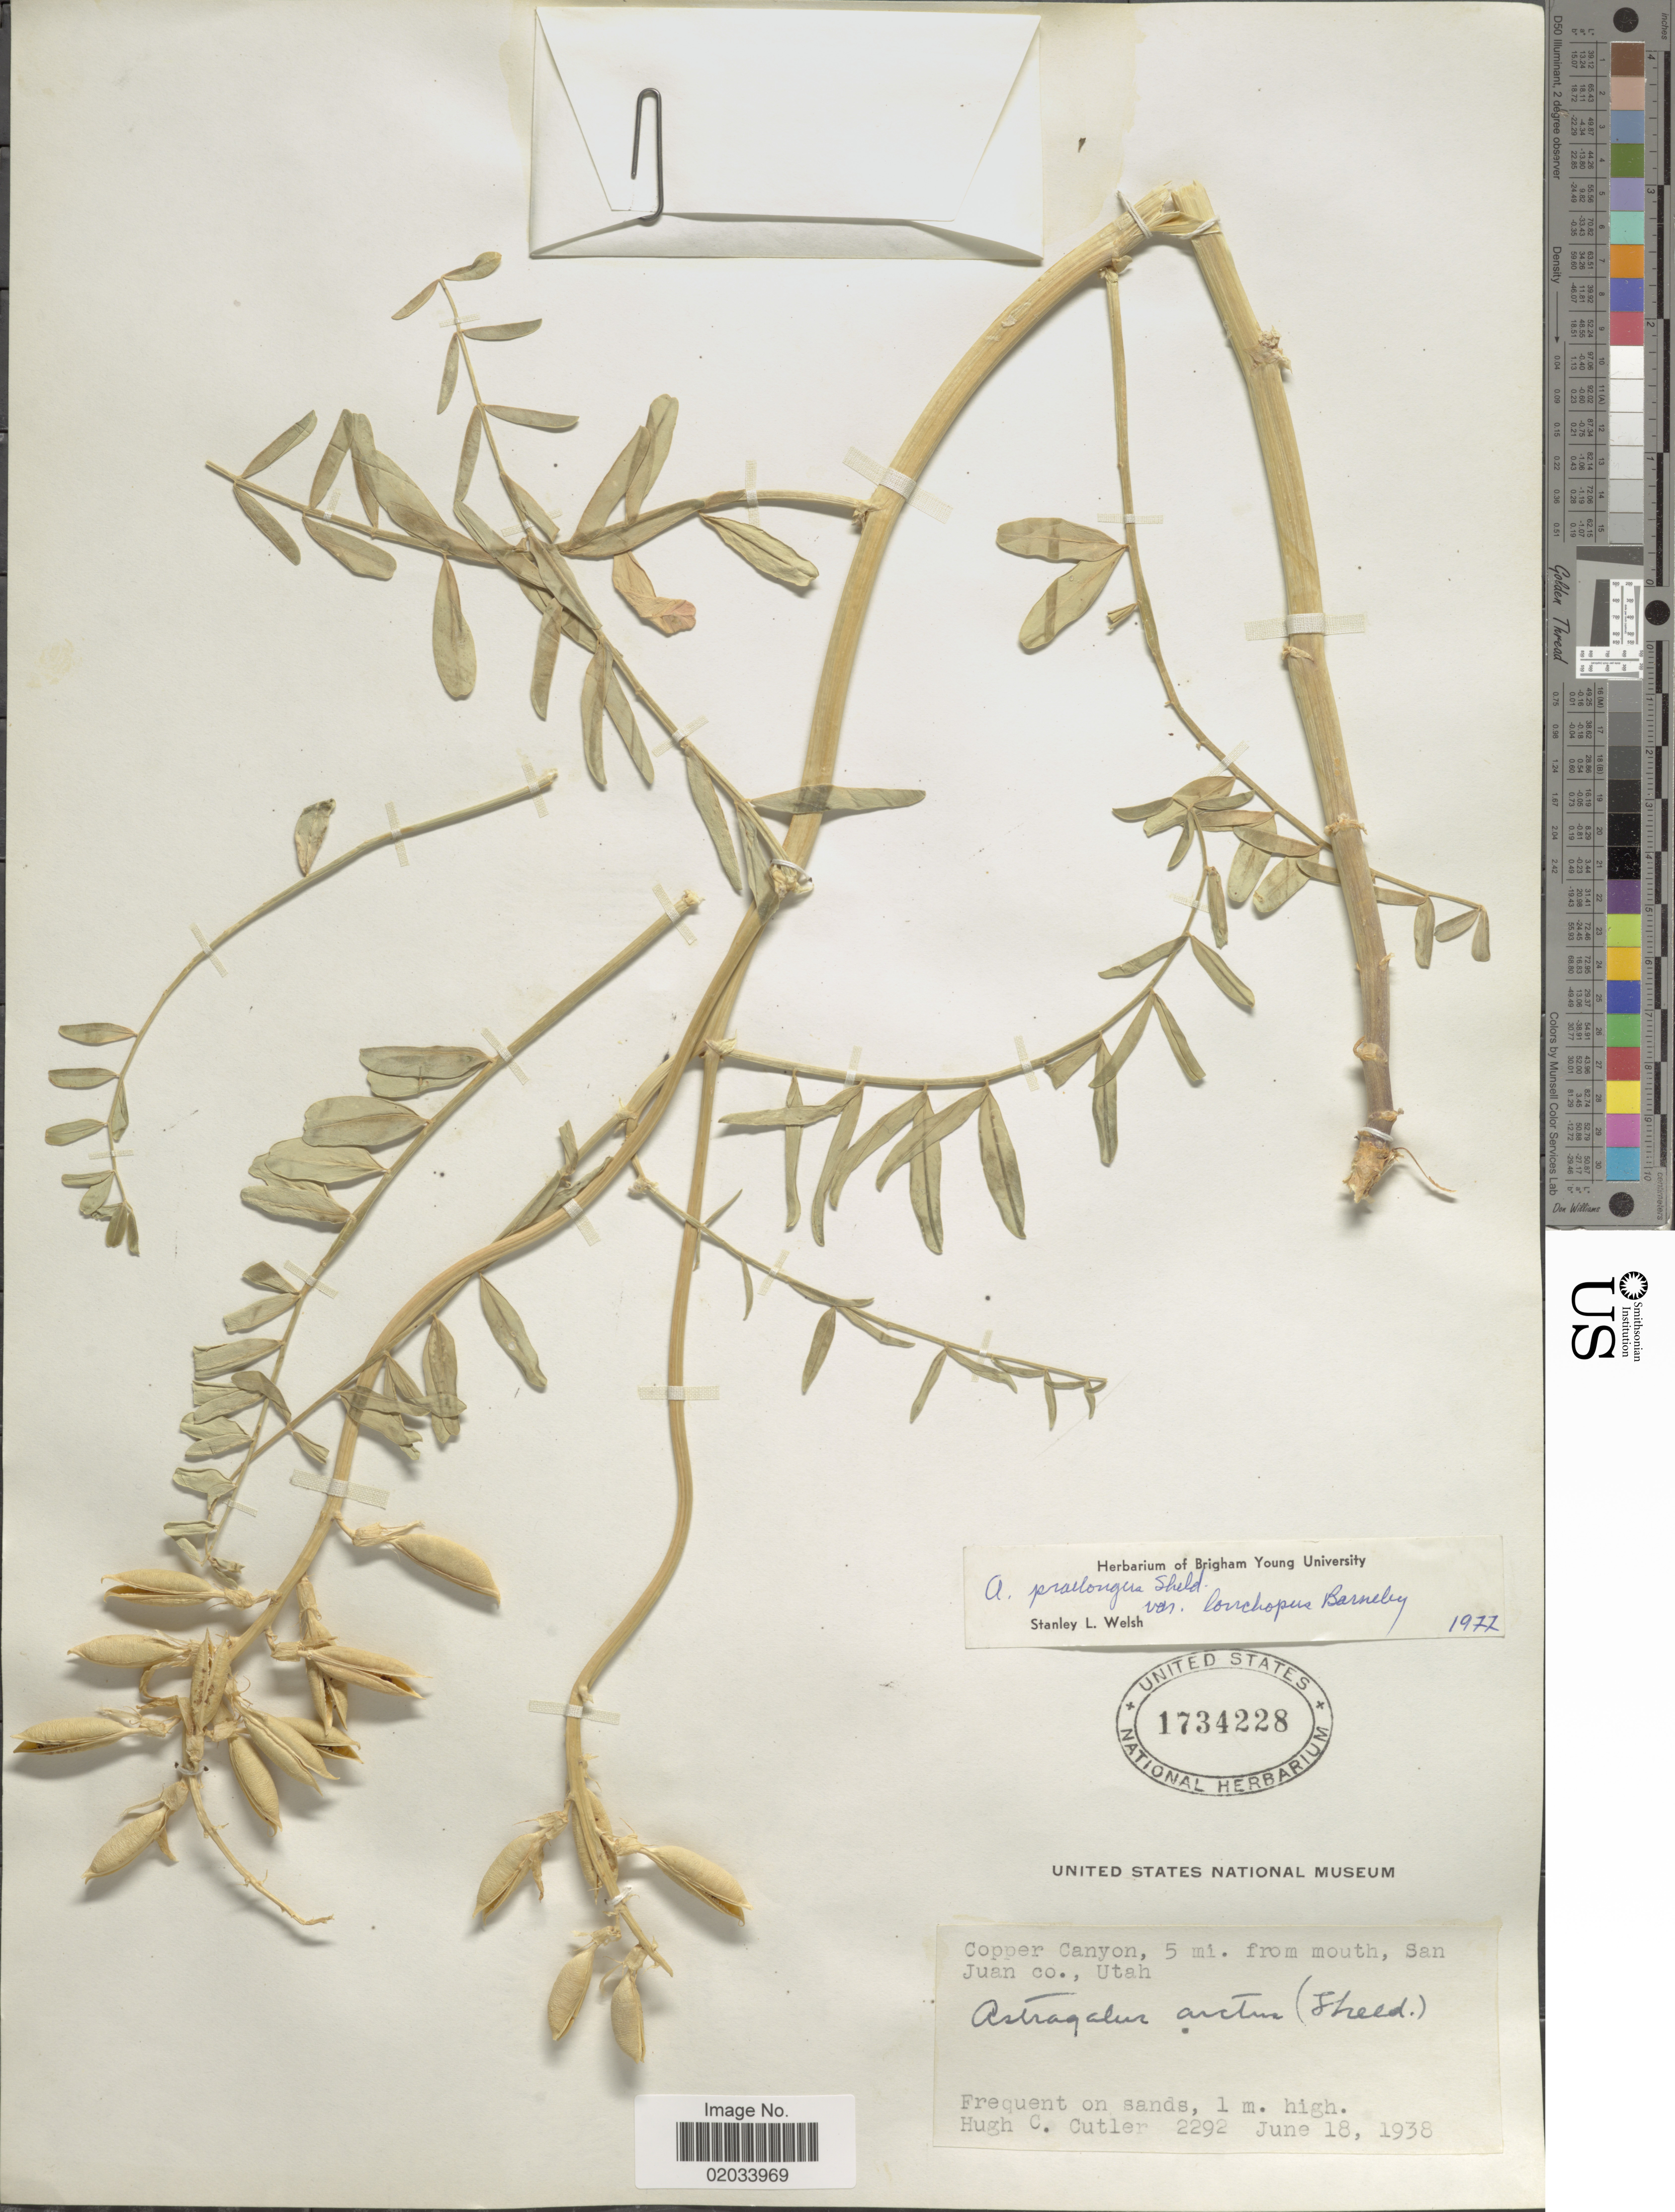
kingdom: Plantae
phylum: Tracheophyta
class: Magnoliopsida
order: Fabales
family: Fabaceae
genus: Astragalus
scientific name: Astragalus praelongus var. lonchopus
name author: Barneby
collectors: H. C. Cutler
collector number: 2292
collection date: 1938-06-18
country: United States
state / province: Utah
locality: Copper Canyon, 5 mi. from mouth, San Juan co.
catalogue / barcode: US 1734228